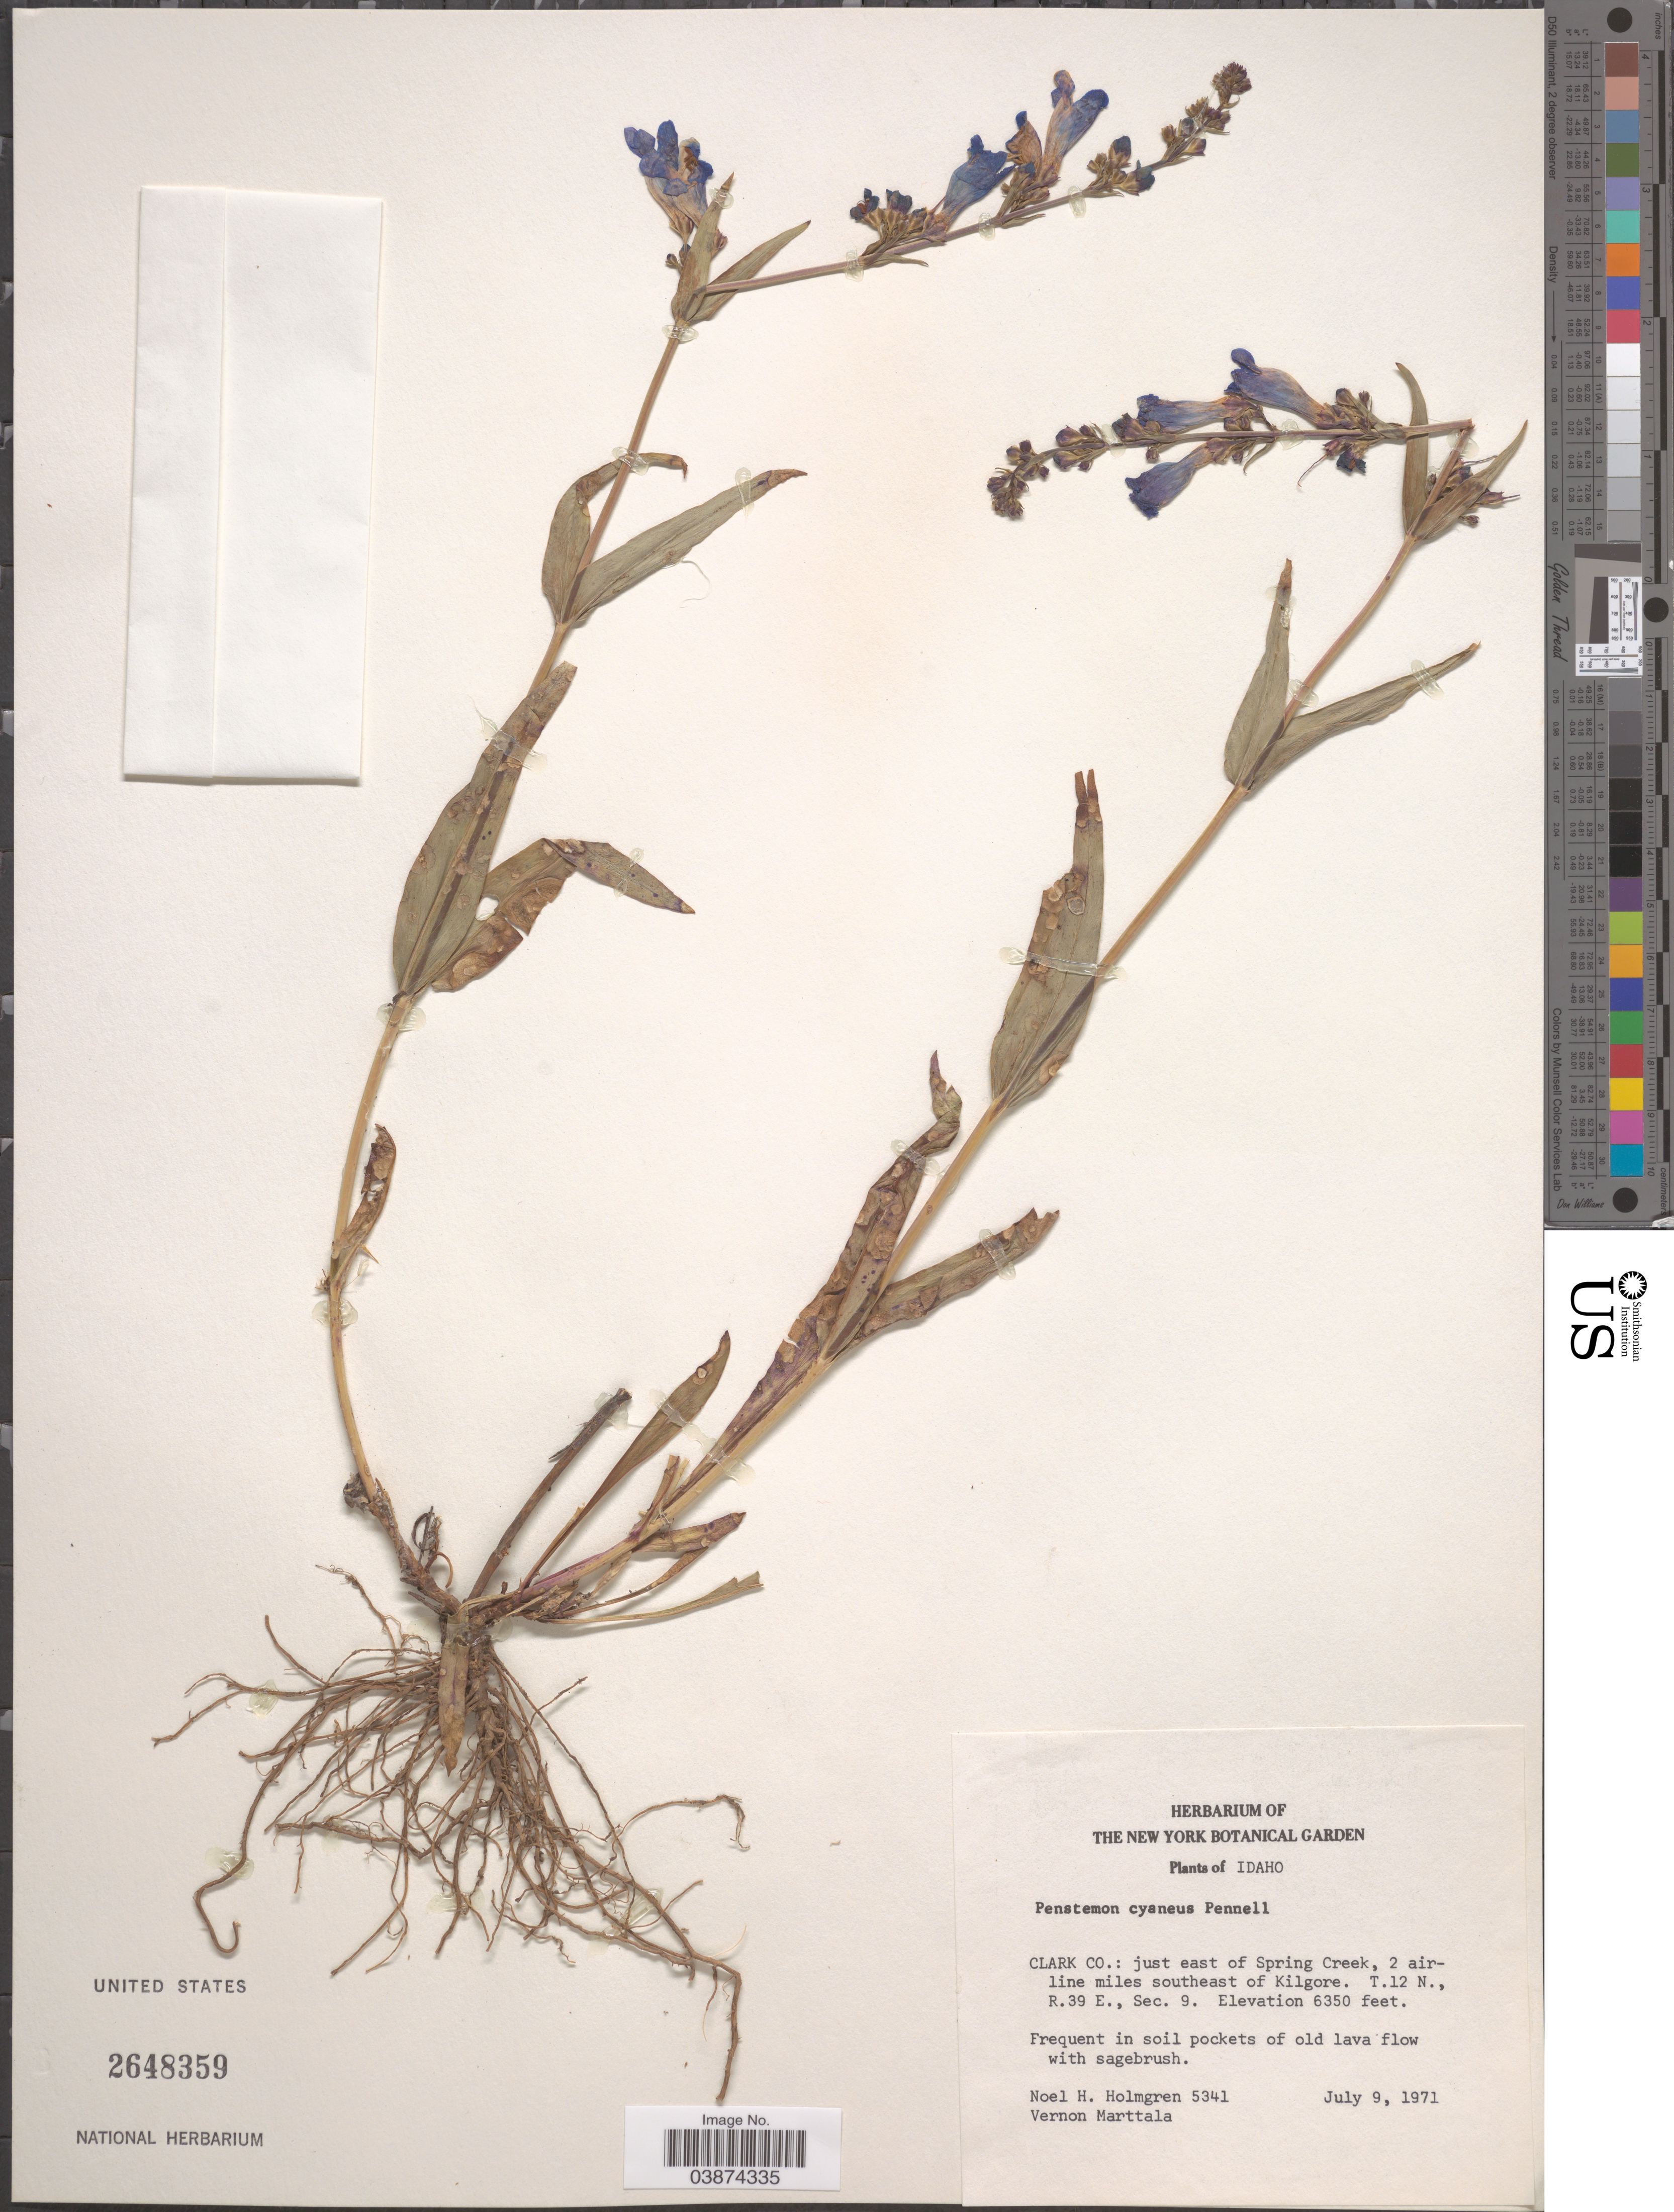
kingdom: Plantae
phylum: Tracheophyta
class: Magnoliopsida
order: Lamiales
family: Plantaginaceae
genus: Penstemon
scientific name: Penstemon cyaneus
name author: Pennell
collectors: N. H. Holmgren & V. Marttala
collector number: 5341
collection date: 1971-07-09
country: United States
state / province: Idaho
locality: Clark Co.: just east of Spring Creek, 2 airline miles southeast of Kilgore. T. 12 N., R. 39 E., Sec. 9.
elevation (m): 1935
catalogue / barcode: US 2648359